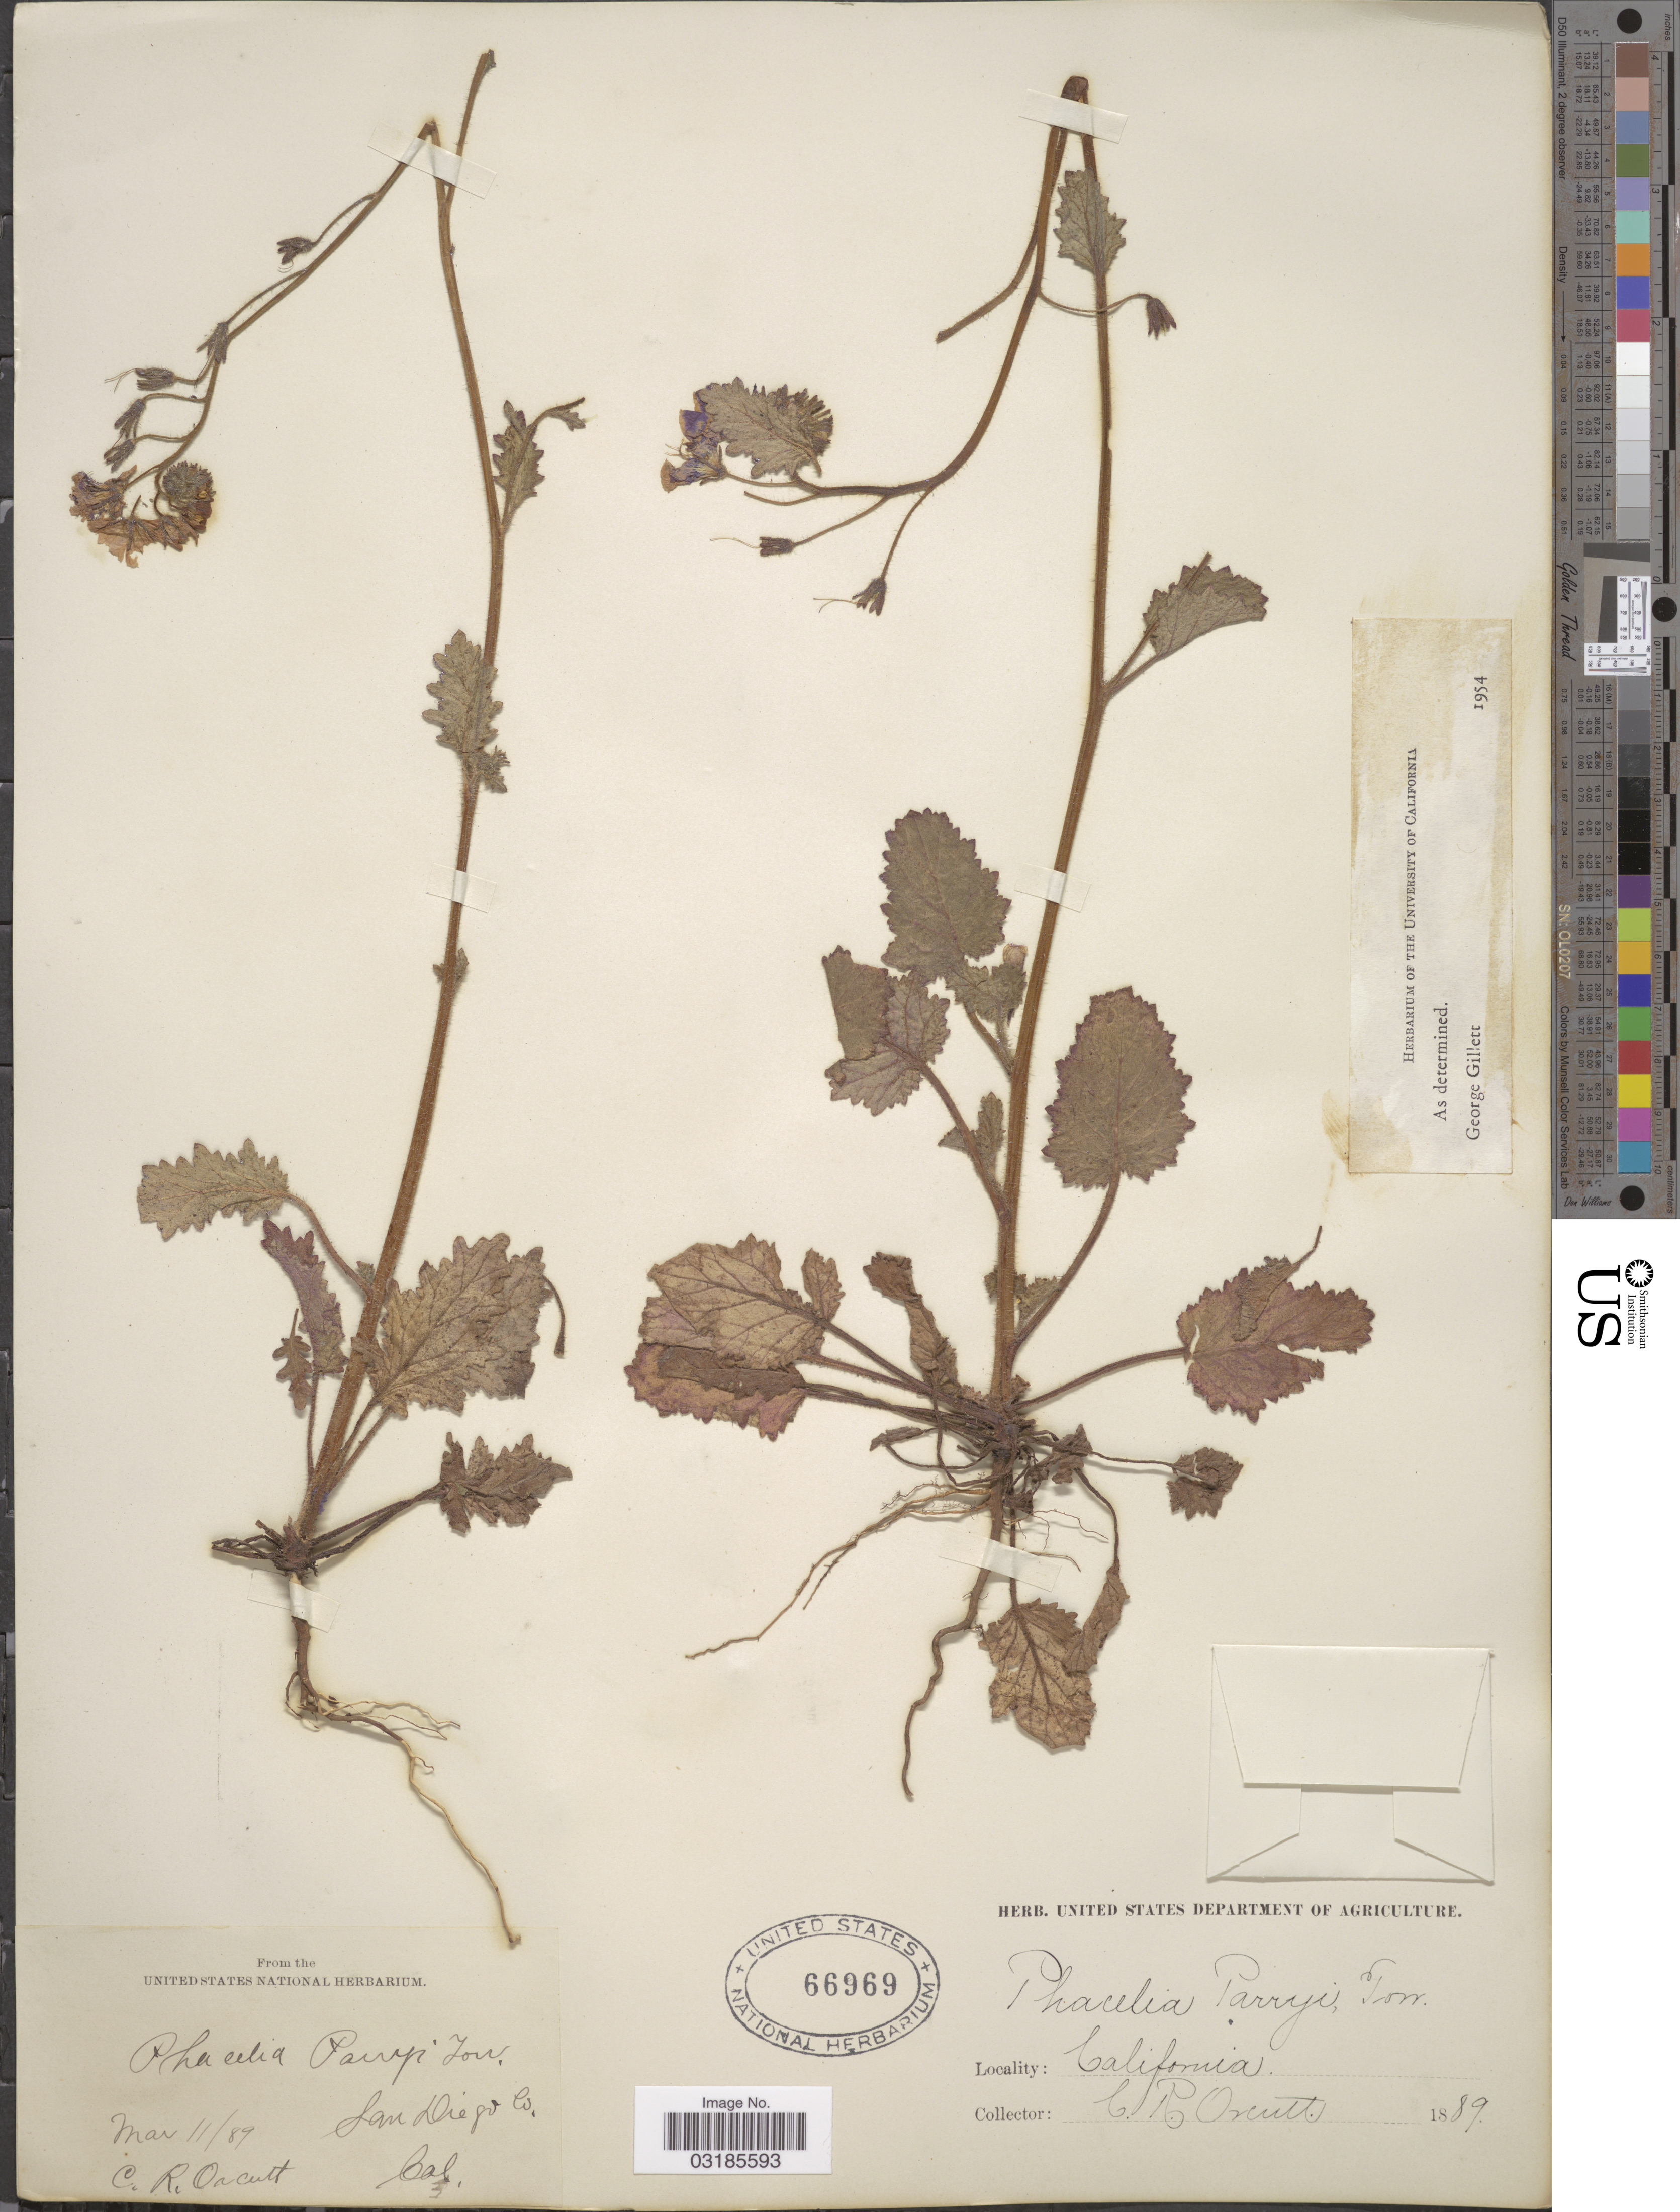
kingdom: Plantae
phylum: Tracheophyta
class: Magnoliopsida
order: Boraginales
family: Hydrophyllaceae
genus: Phacelia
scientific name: Phacelia parryi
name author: Torr. in Emory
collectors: C. R. Orcutt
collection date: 1889-03-11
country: United States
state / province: California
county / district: San Diego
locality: San Diego Co.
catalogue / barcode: US 66969